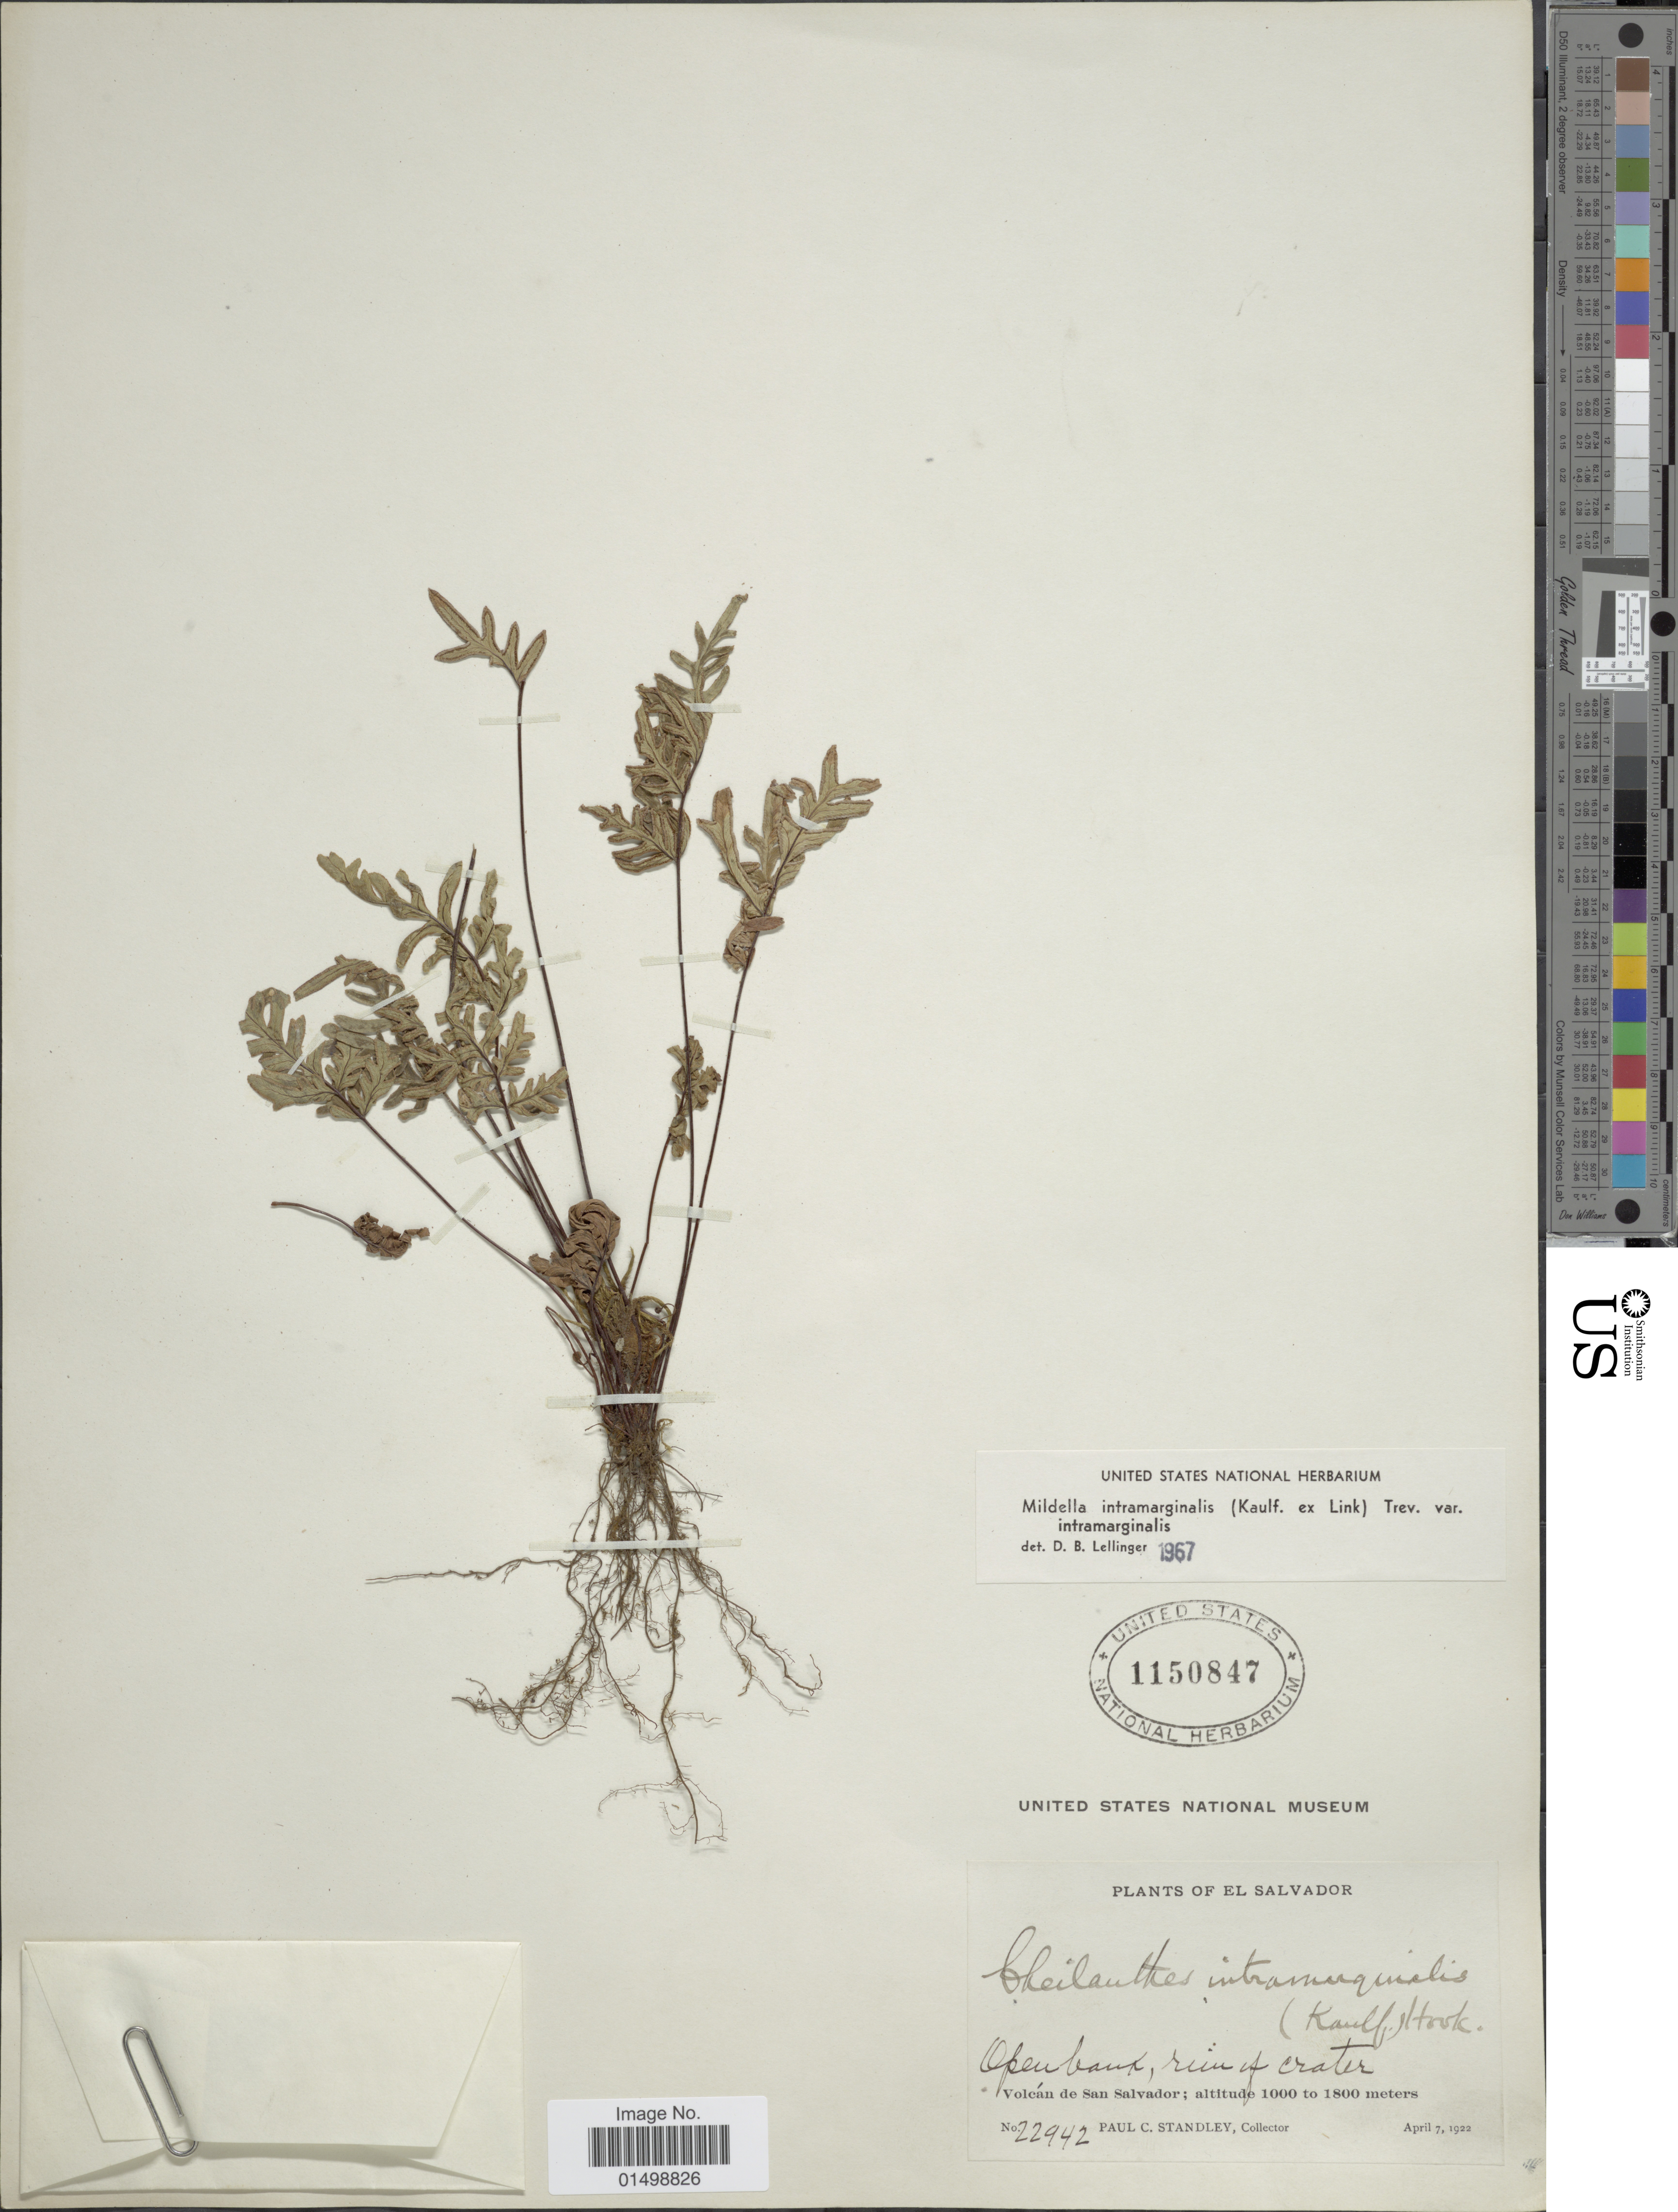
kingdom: Plantae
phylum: Tracheophyta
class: Polypodiopsida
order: Polypodiales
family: Pteridaceae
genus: Cheilanthes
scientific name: Cheilanthes intramarginalis var. intramarginalis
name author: (Kaulf.) Hook.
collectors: P. C. Standley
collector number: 22942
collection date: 1922-04-07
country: El Salvador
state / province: San Salvador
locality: Openbank, rui = rim of crater, Volcan de San Salvador.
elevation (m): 1000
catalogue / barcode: US 1150847